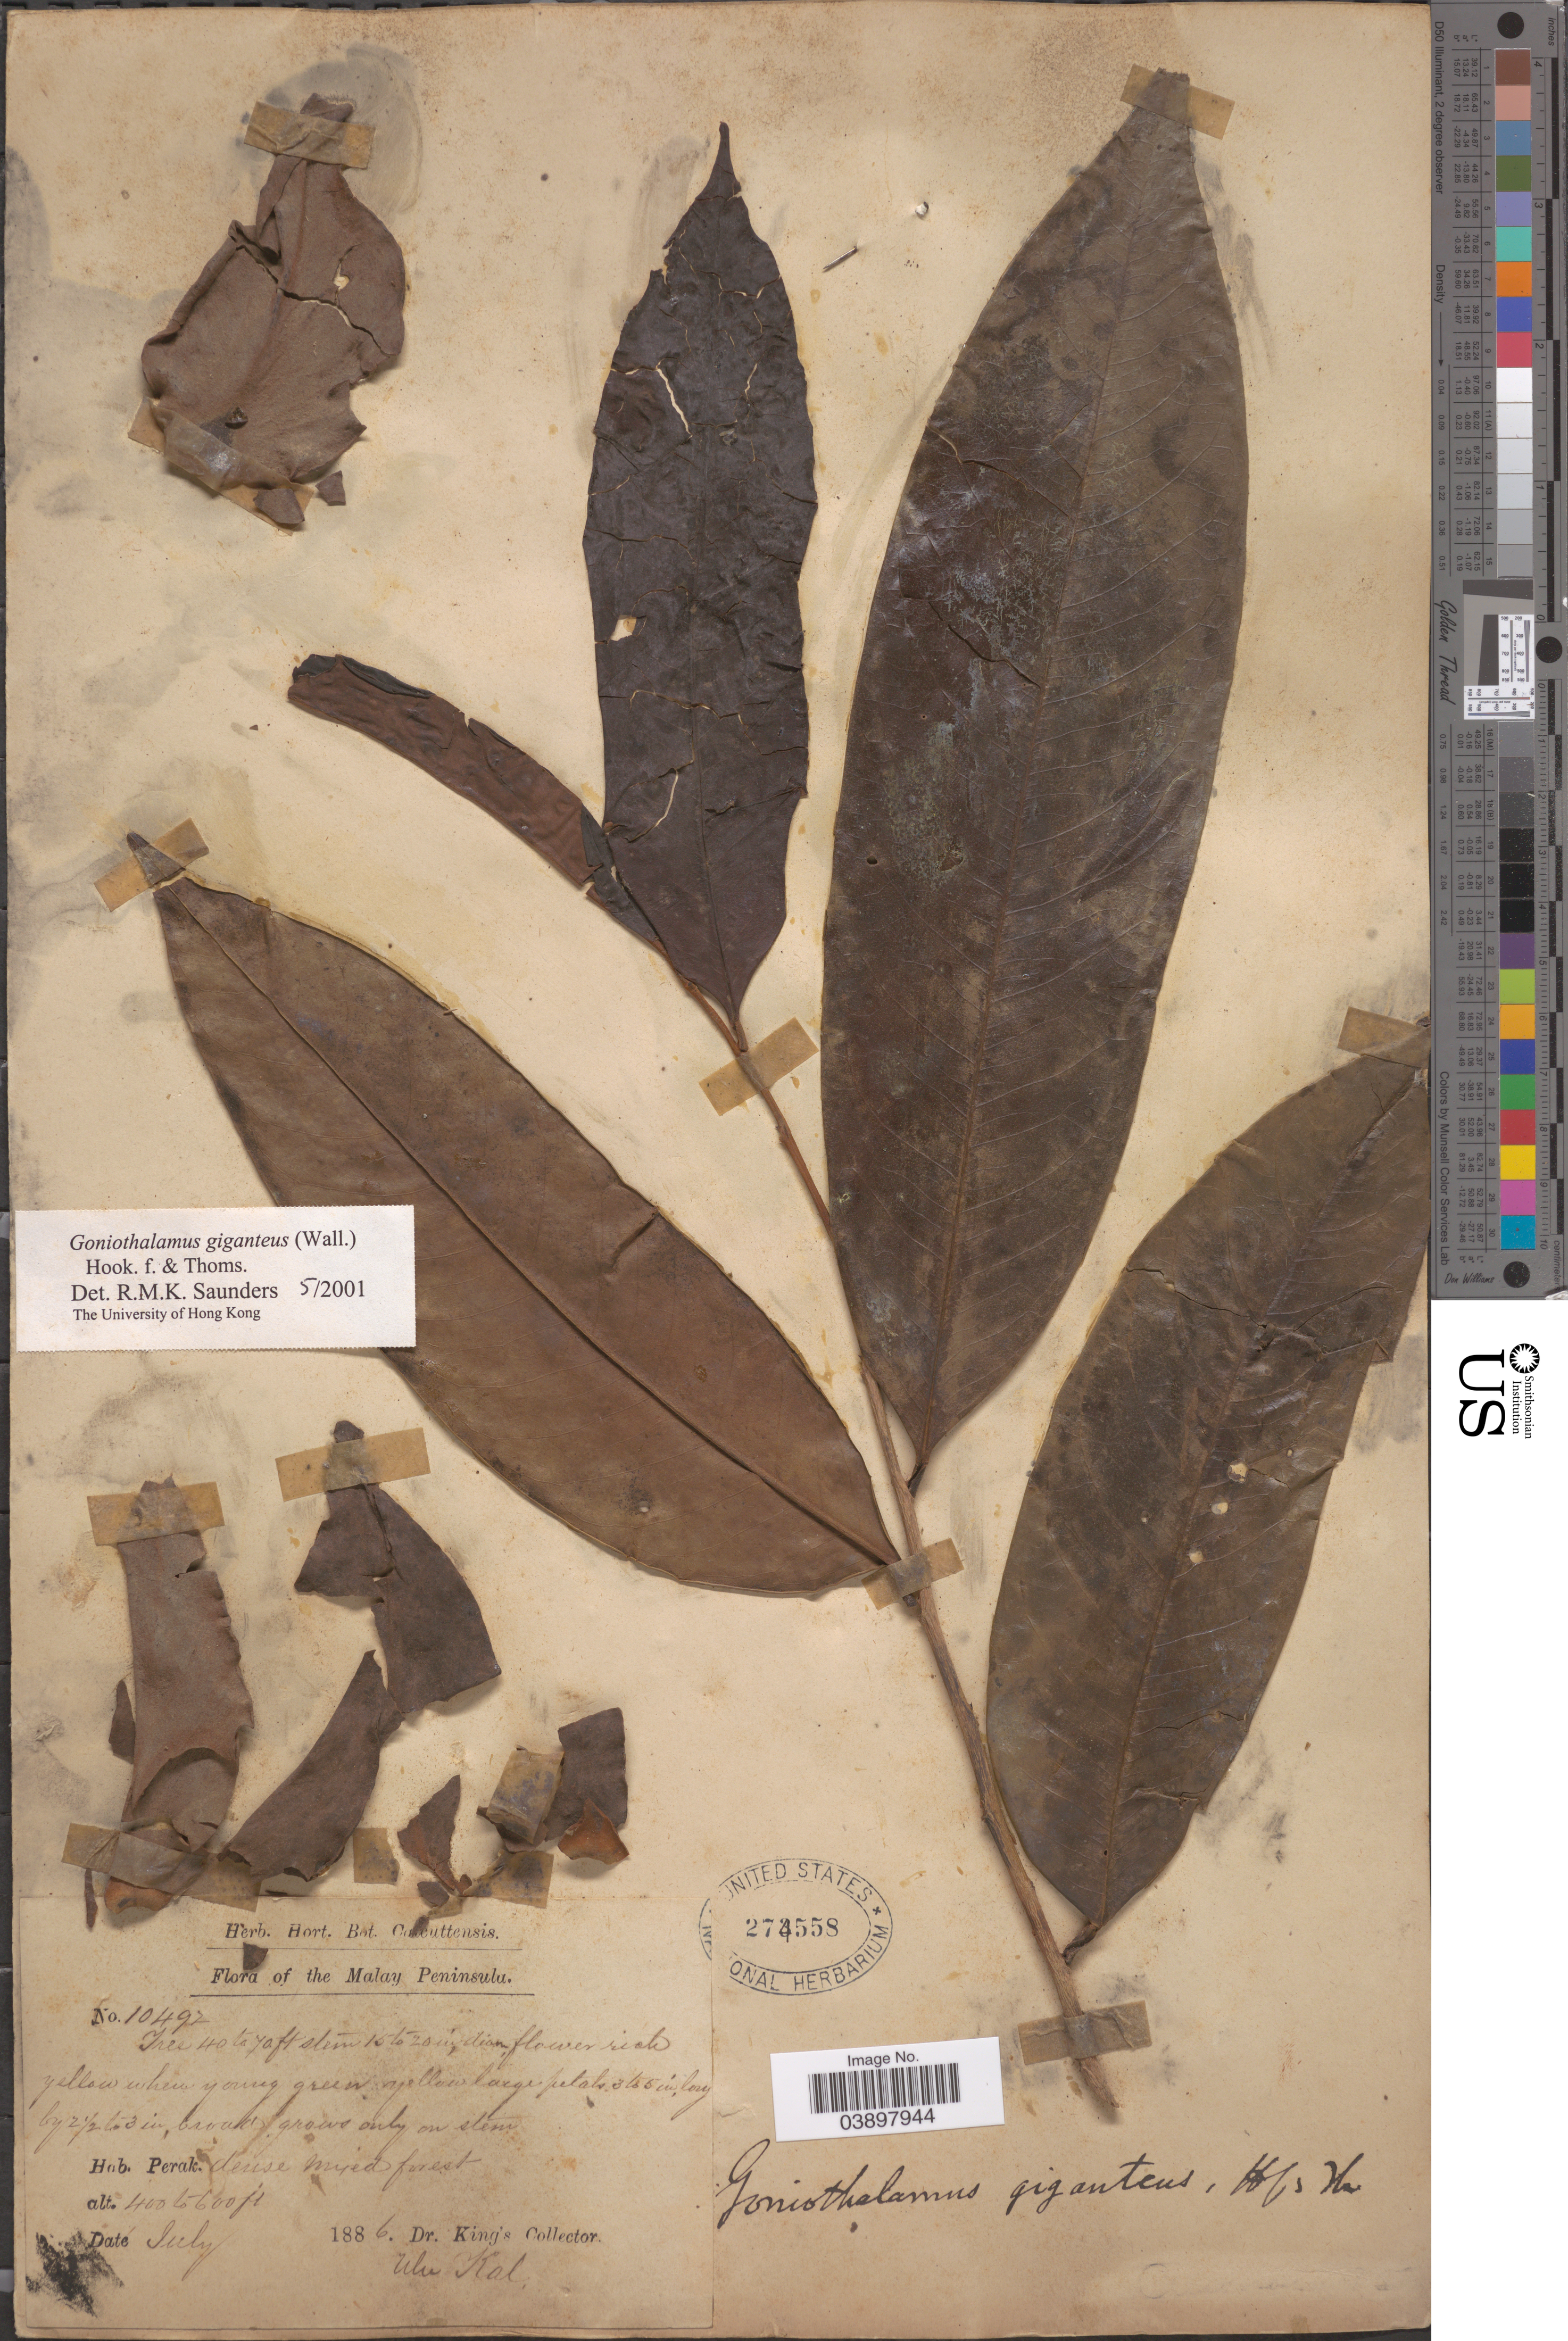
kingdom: Plantae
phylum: Tracheophyta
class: Magnoliopsida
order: Magnoliales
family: Annonaceae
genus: Goniothalamus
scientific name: Goniothalamus giganteus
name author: Hook. f. & Thoms.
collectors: Dr. King's collector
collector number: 10492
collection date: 1886-07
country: Malaysia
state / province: Perak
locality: The Malay Peninsula. Ulu Kal.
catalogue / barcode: US 274558